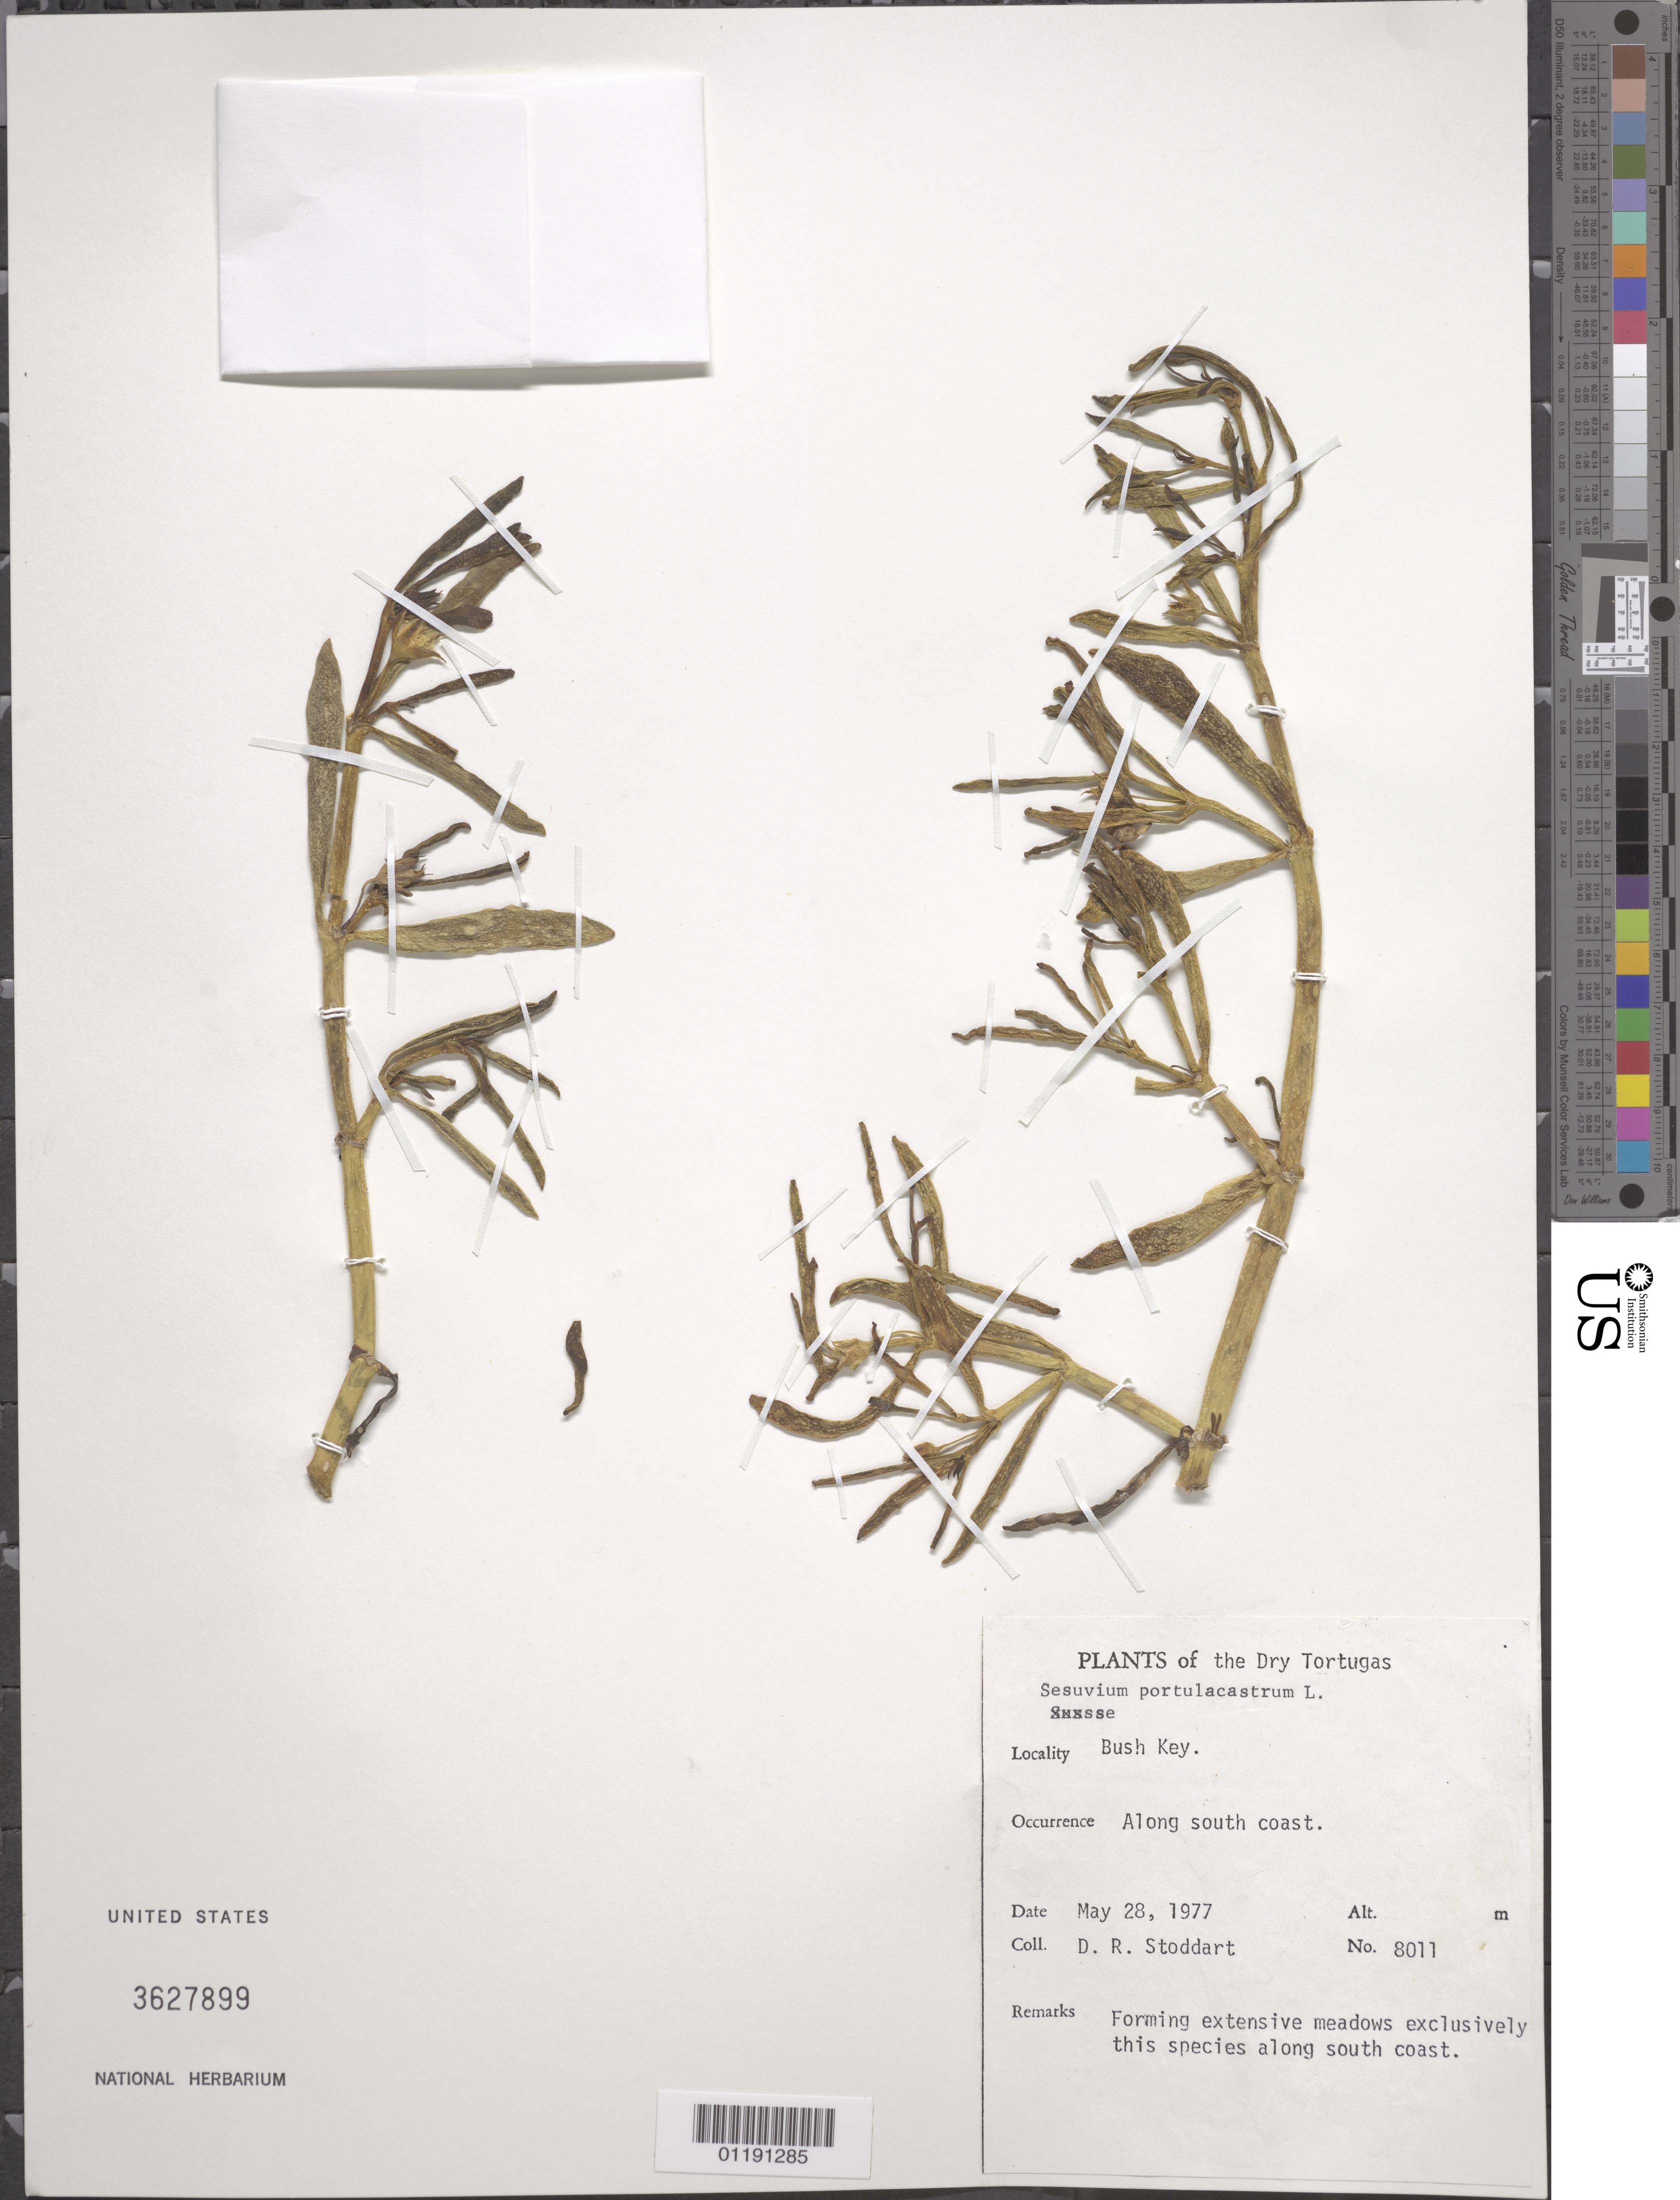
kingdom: Plantae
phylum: Tracheophyta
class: Magnoliopsida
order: Caryophyllales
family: Aizoaceae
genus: Sesuvium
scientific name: Sesuvium portulacastrum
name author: (L.) L.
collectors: D. R. Stoddart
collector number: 8011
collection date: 1977-05-28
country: United States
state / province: Florida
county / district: Monroe County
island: Bush Key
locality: Along S coast.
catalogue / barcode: US 3627899